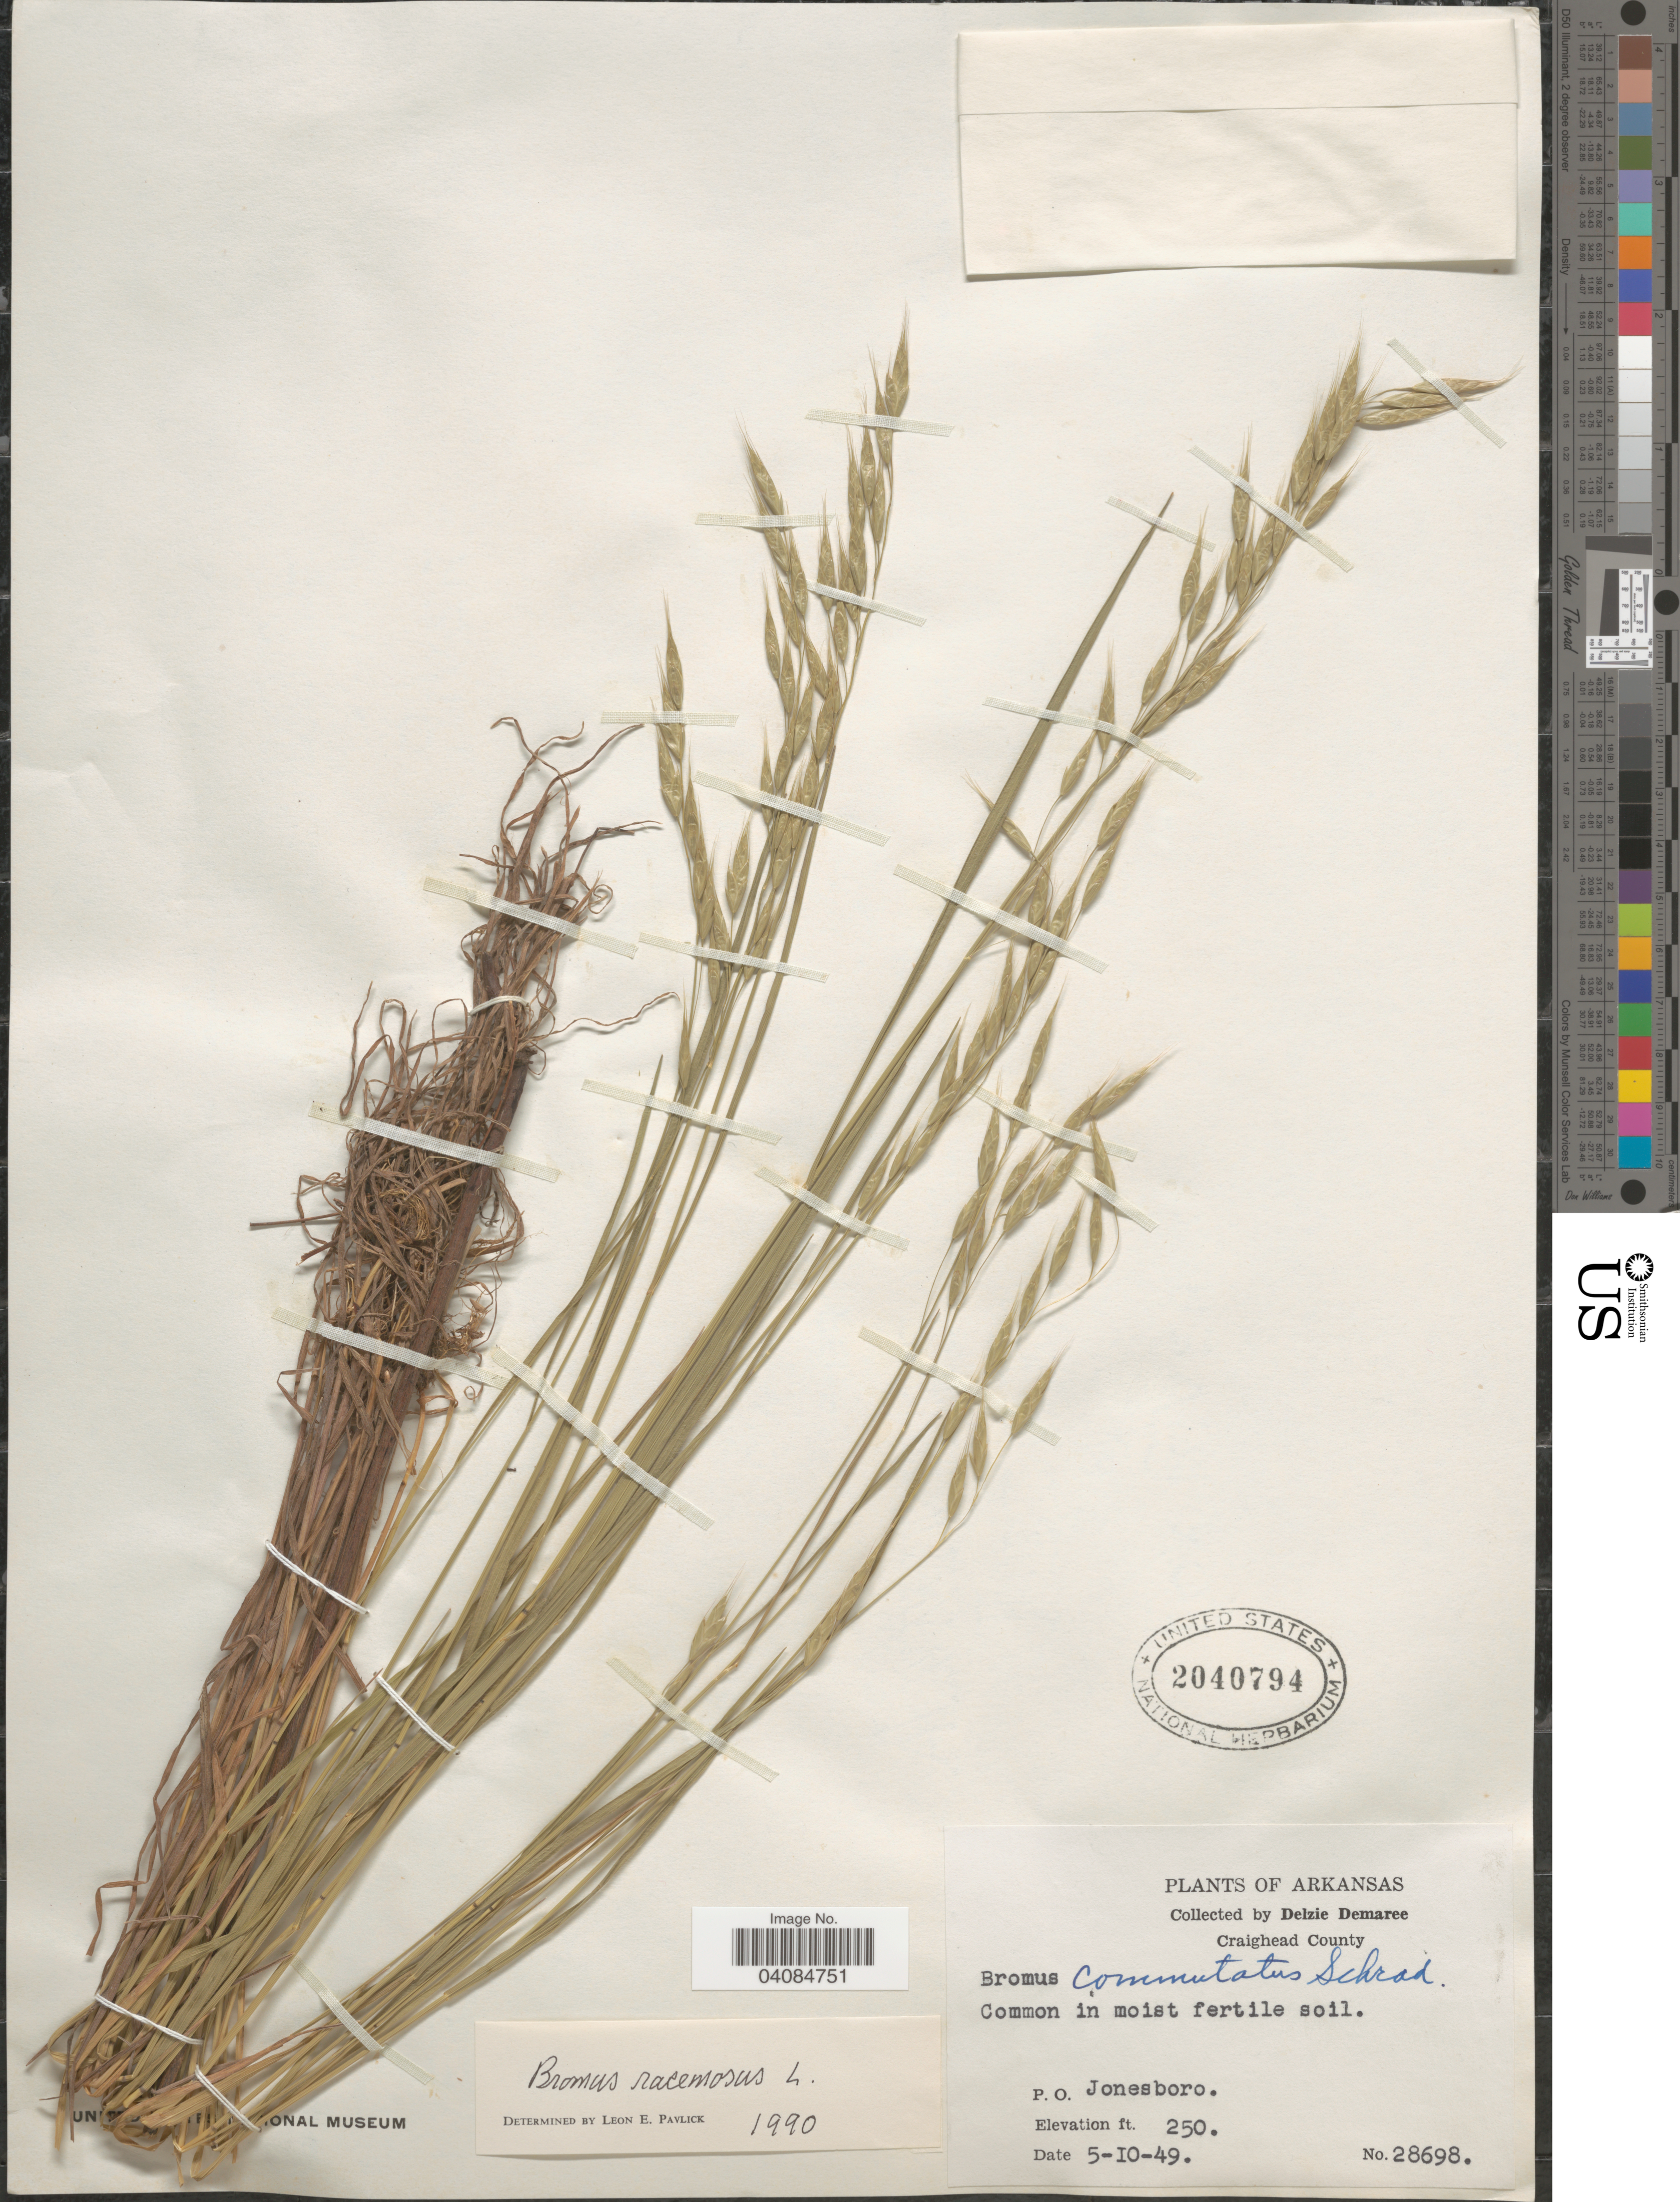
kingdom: Plantae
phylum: Tracheophyta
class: Liliopsida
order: Poales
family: Poaceae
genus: Bromus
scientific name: Bromus racemosus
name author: L.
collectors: D. Demaree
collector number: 28698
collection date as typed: Transcribed d/m/y: 10/5/49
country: United States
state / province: Arkansas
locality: Craighead County. Common in moist fertile soil. P. O. Jonesboro.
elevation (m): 76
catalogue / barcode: US 2040794